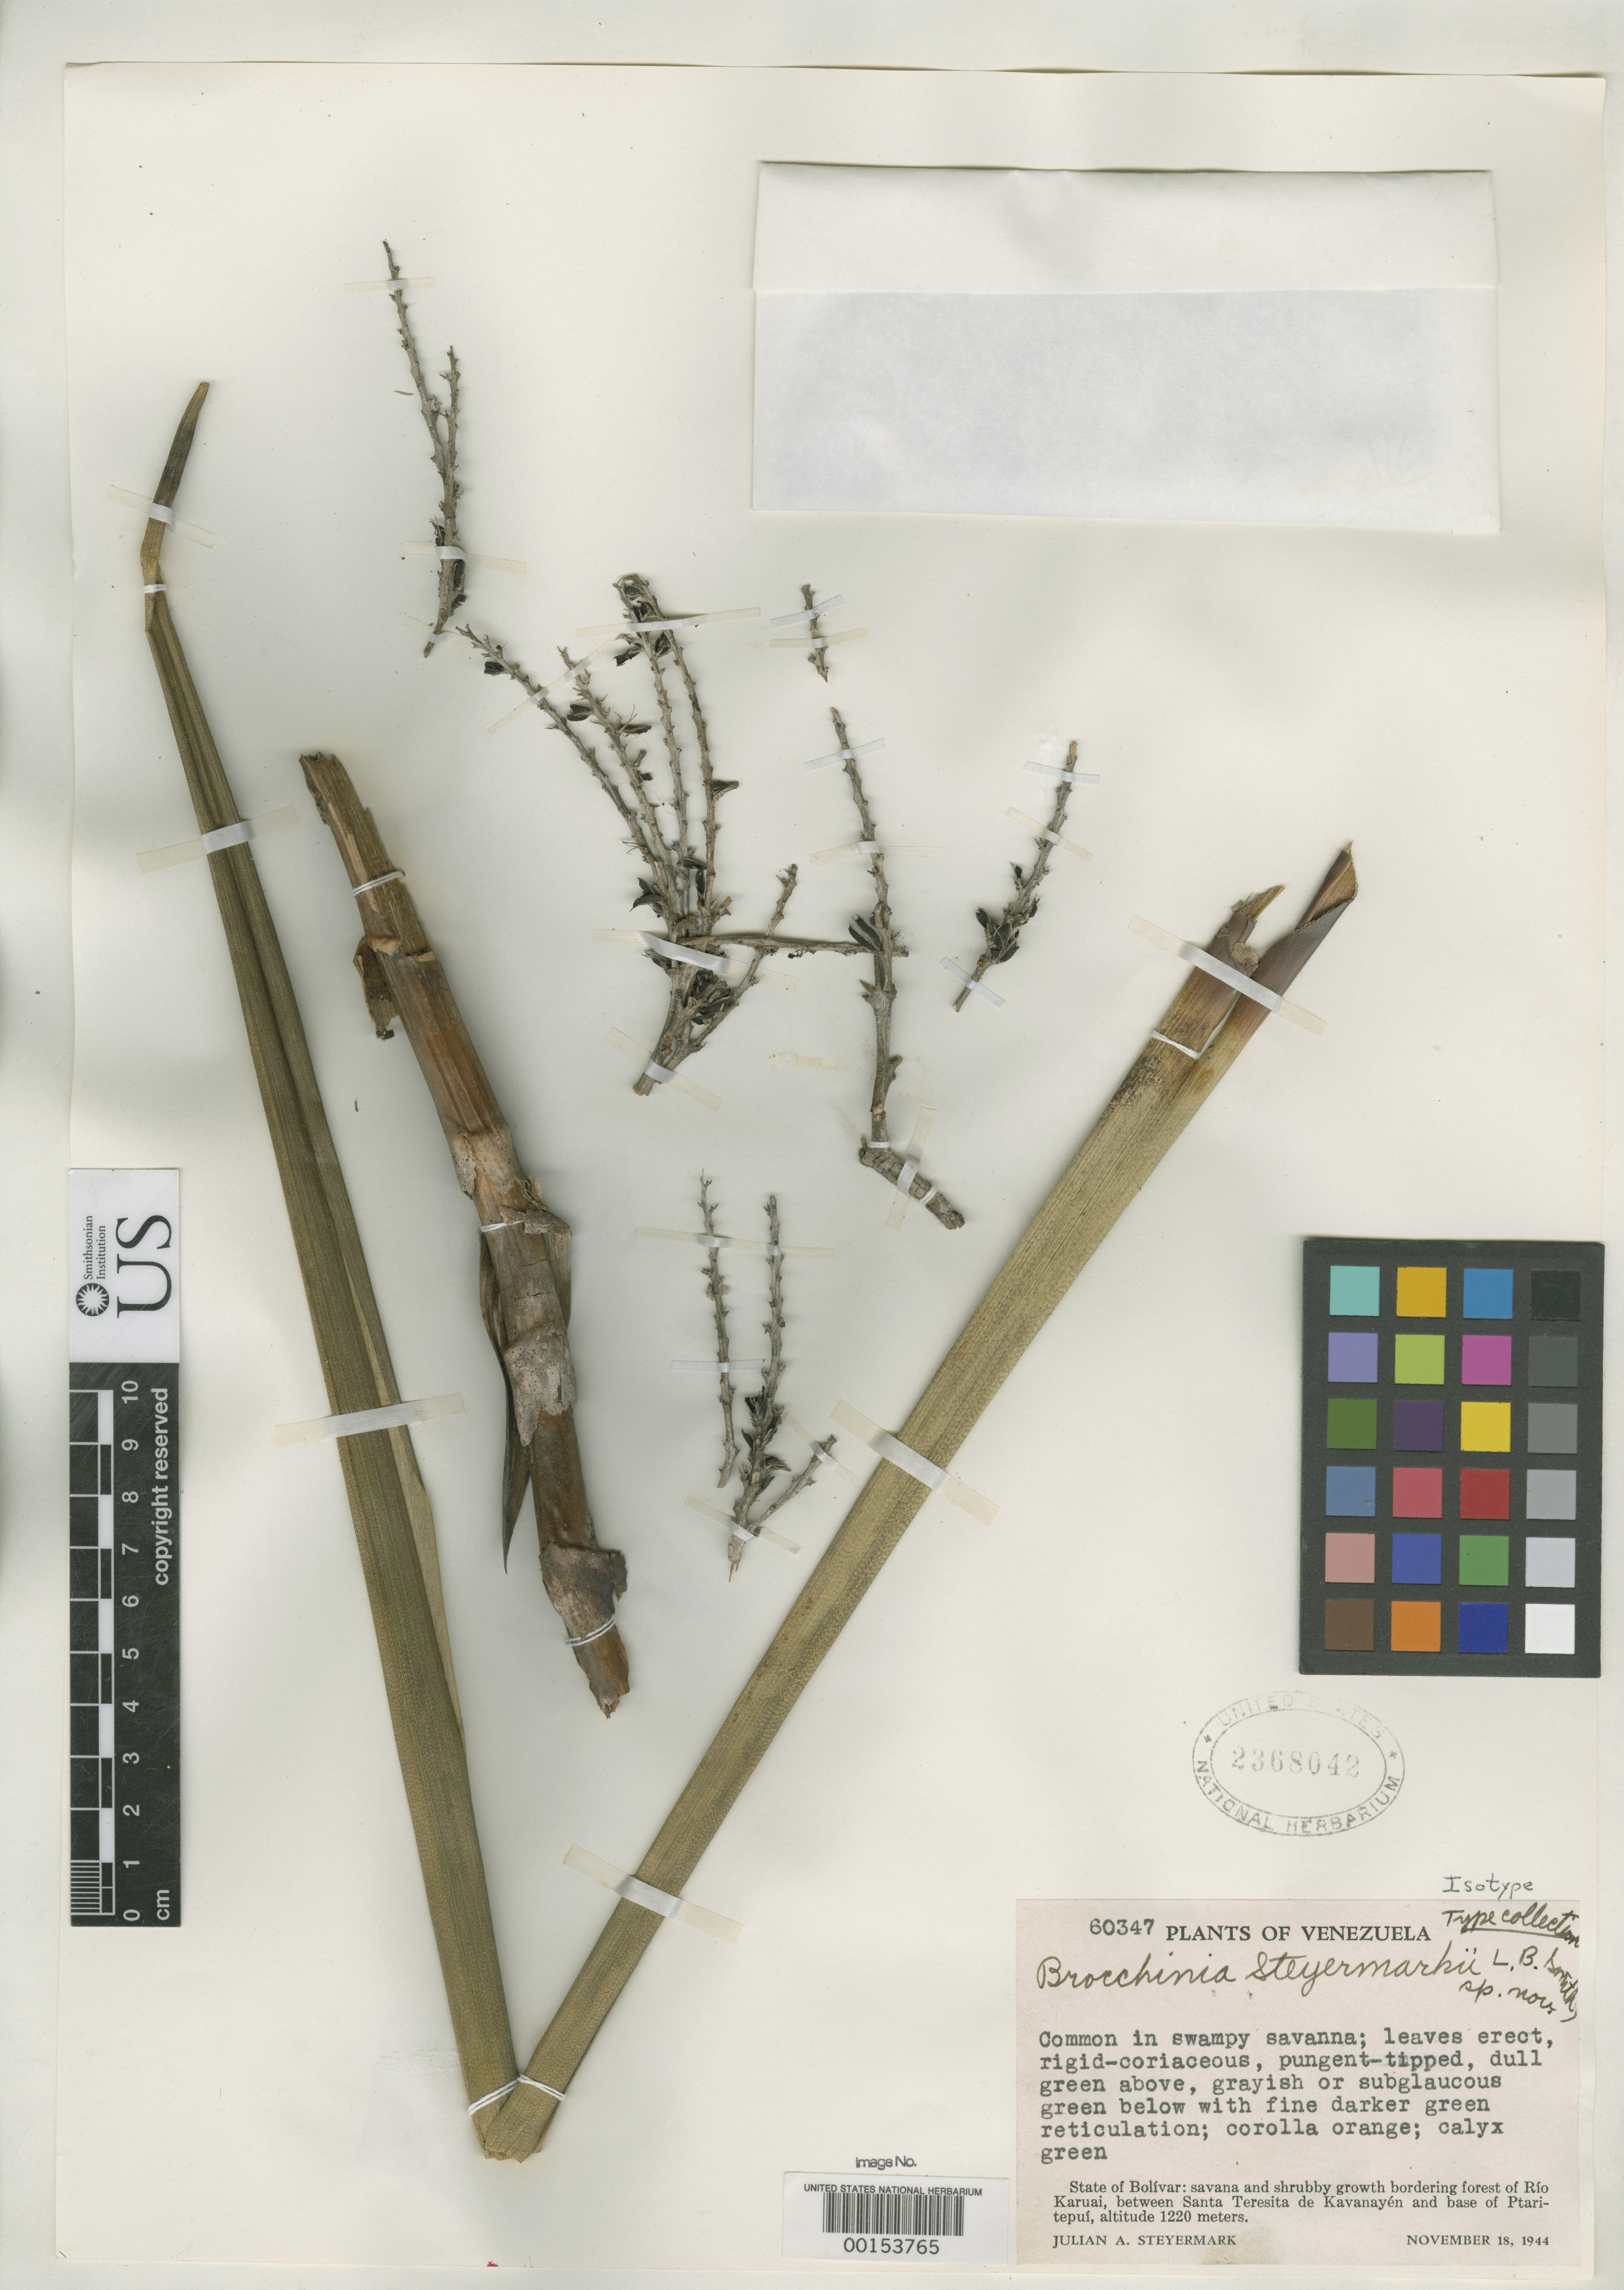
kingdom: Plantae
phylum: Tracheophyta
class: Liliopsida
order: Poales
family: Bromeliaceae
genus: Brocchinia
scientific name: Brocchinia steyermarkii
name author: L.B. Sm.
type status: Isotype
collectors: J. Steyermark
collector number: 60347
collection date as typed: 18 Nov 1944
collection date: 1944-11-18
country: Venezuela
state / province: Bolivar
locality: Savanna, bordering forest of Rio Karuai, between Santa Teresita de Kavanayen and base of Ptari-tepui.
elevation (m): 1220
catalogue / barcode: US 2368042